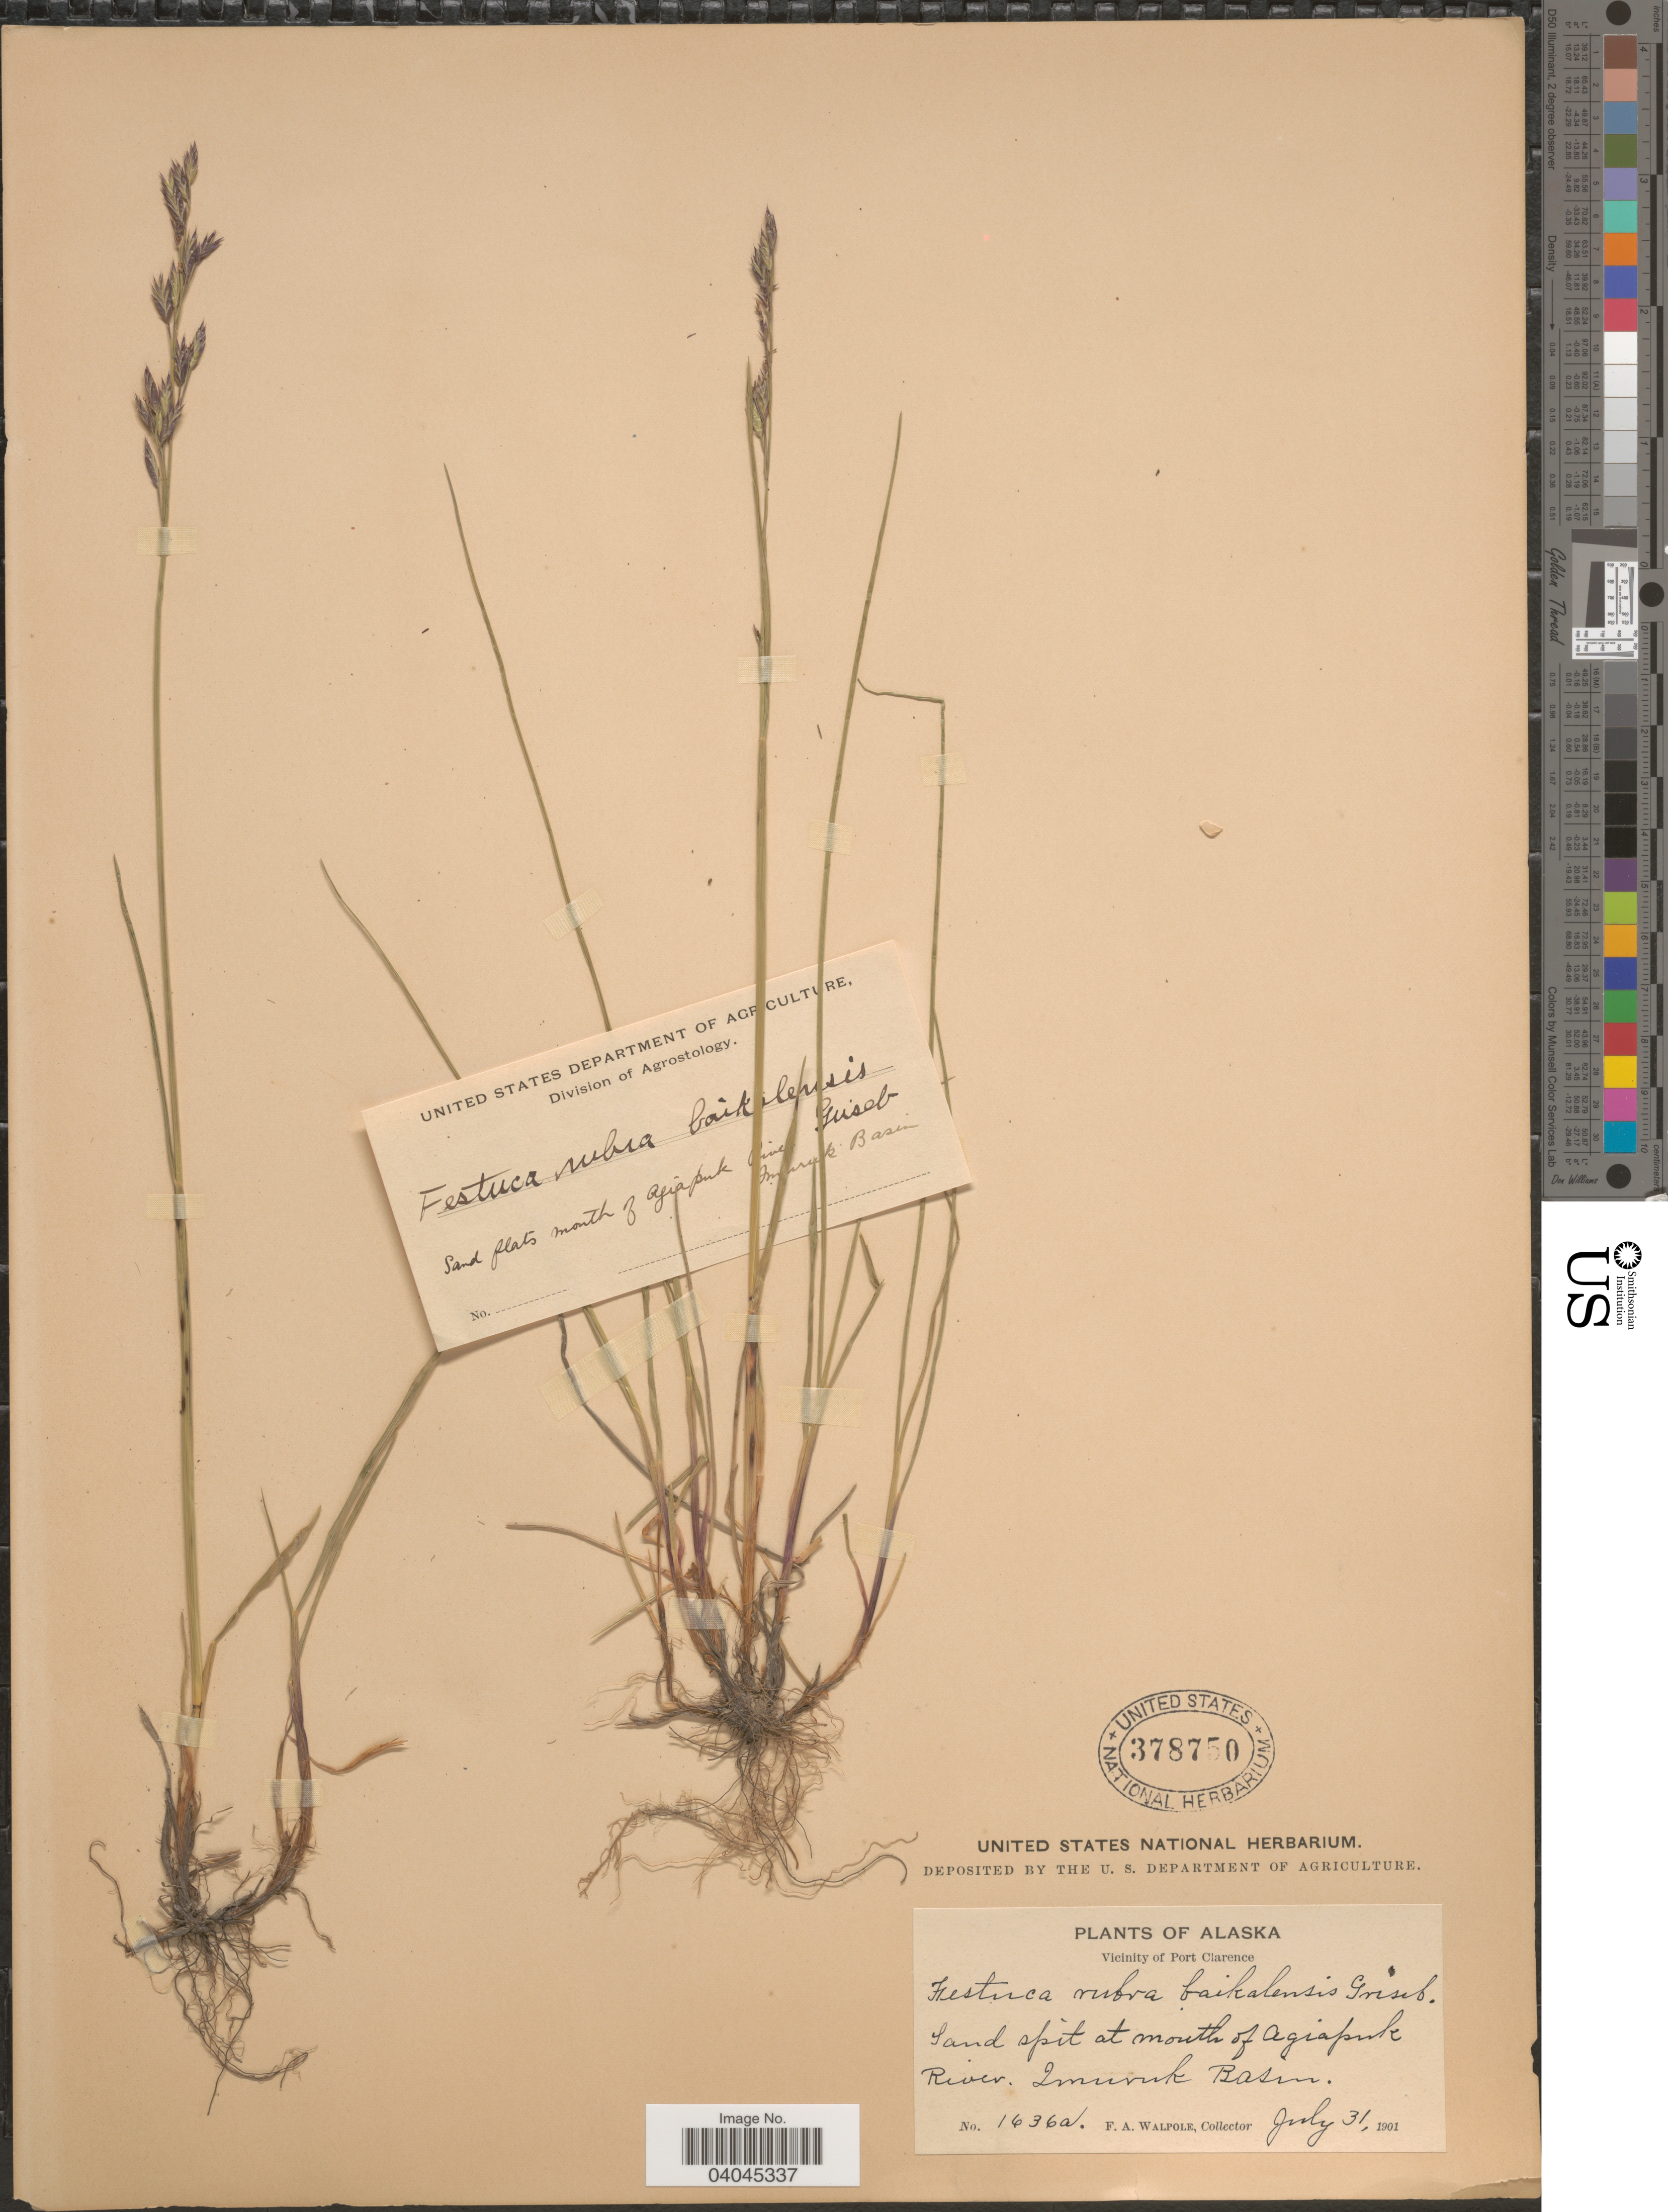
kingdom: Plantae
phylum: Tracheophyta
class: Liliopsida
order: Poales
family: Poaceae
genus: Festuca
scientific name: Festuca rubra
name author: L.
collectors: F. Walpole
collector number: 1636a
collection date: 1901-07-31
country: United States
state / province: Alaska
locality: Vicinity of Port Clarence. Sand spit at mouth of Agiapuk River. Imuruk Basin.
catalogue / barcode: US 378750